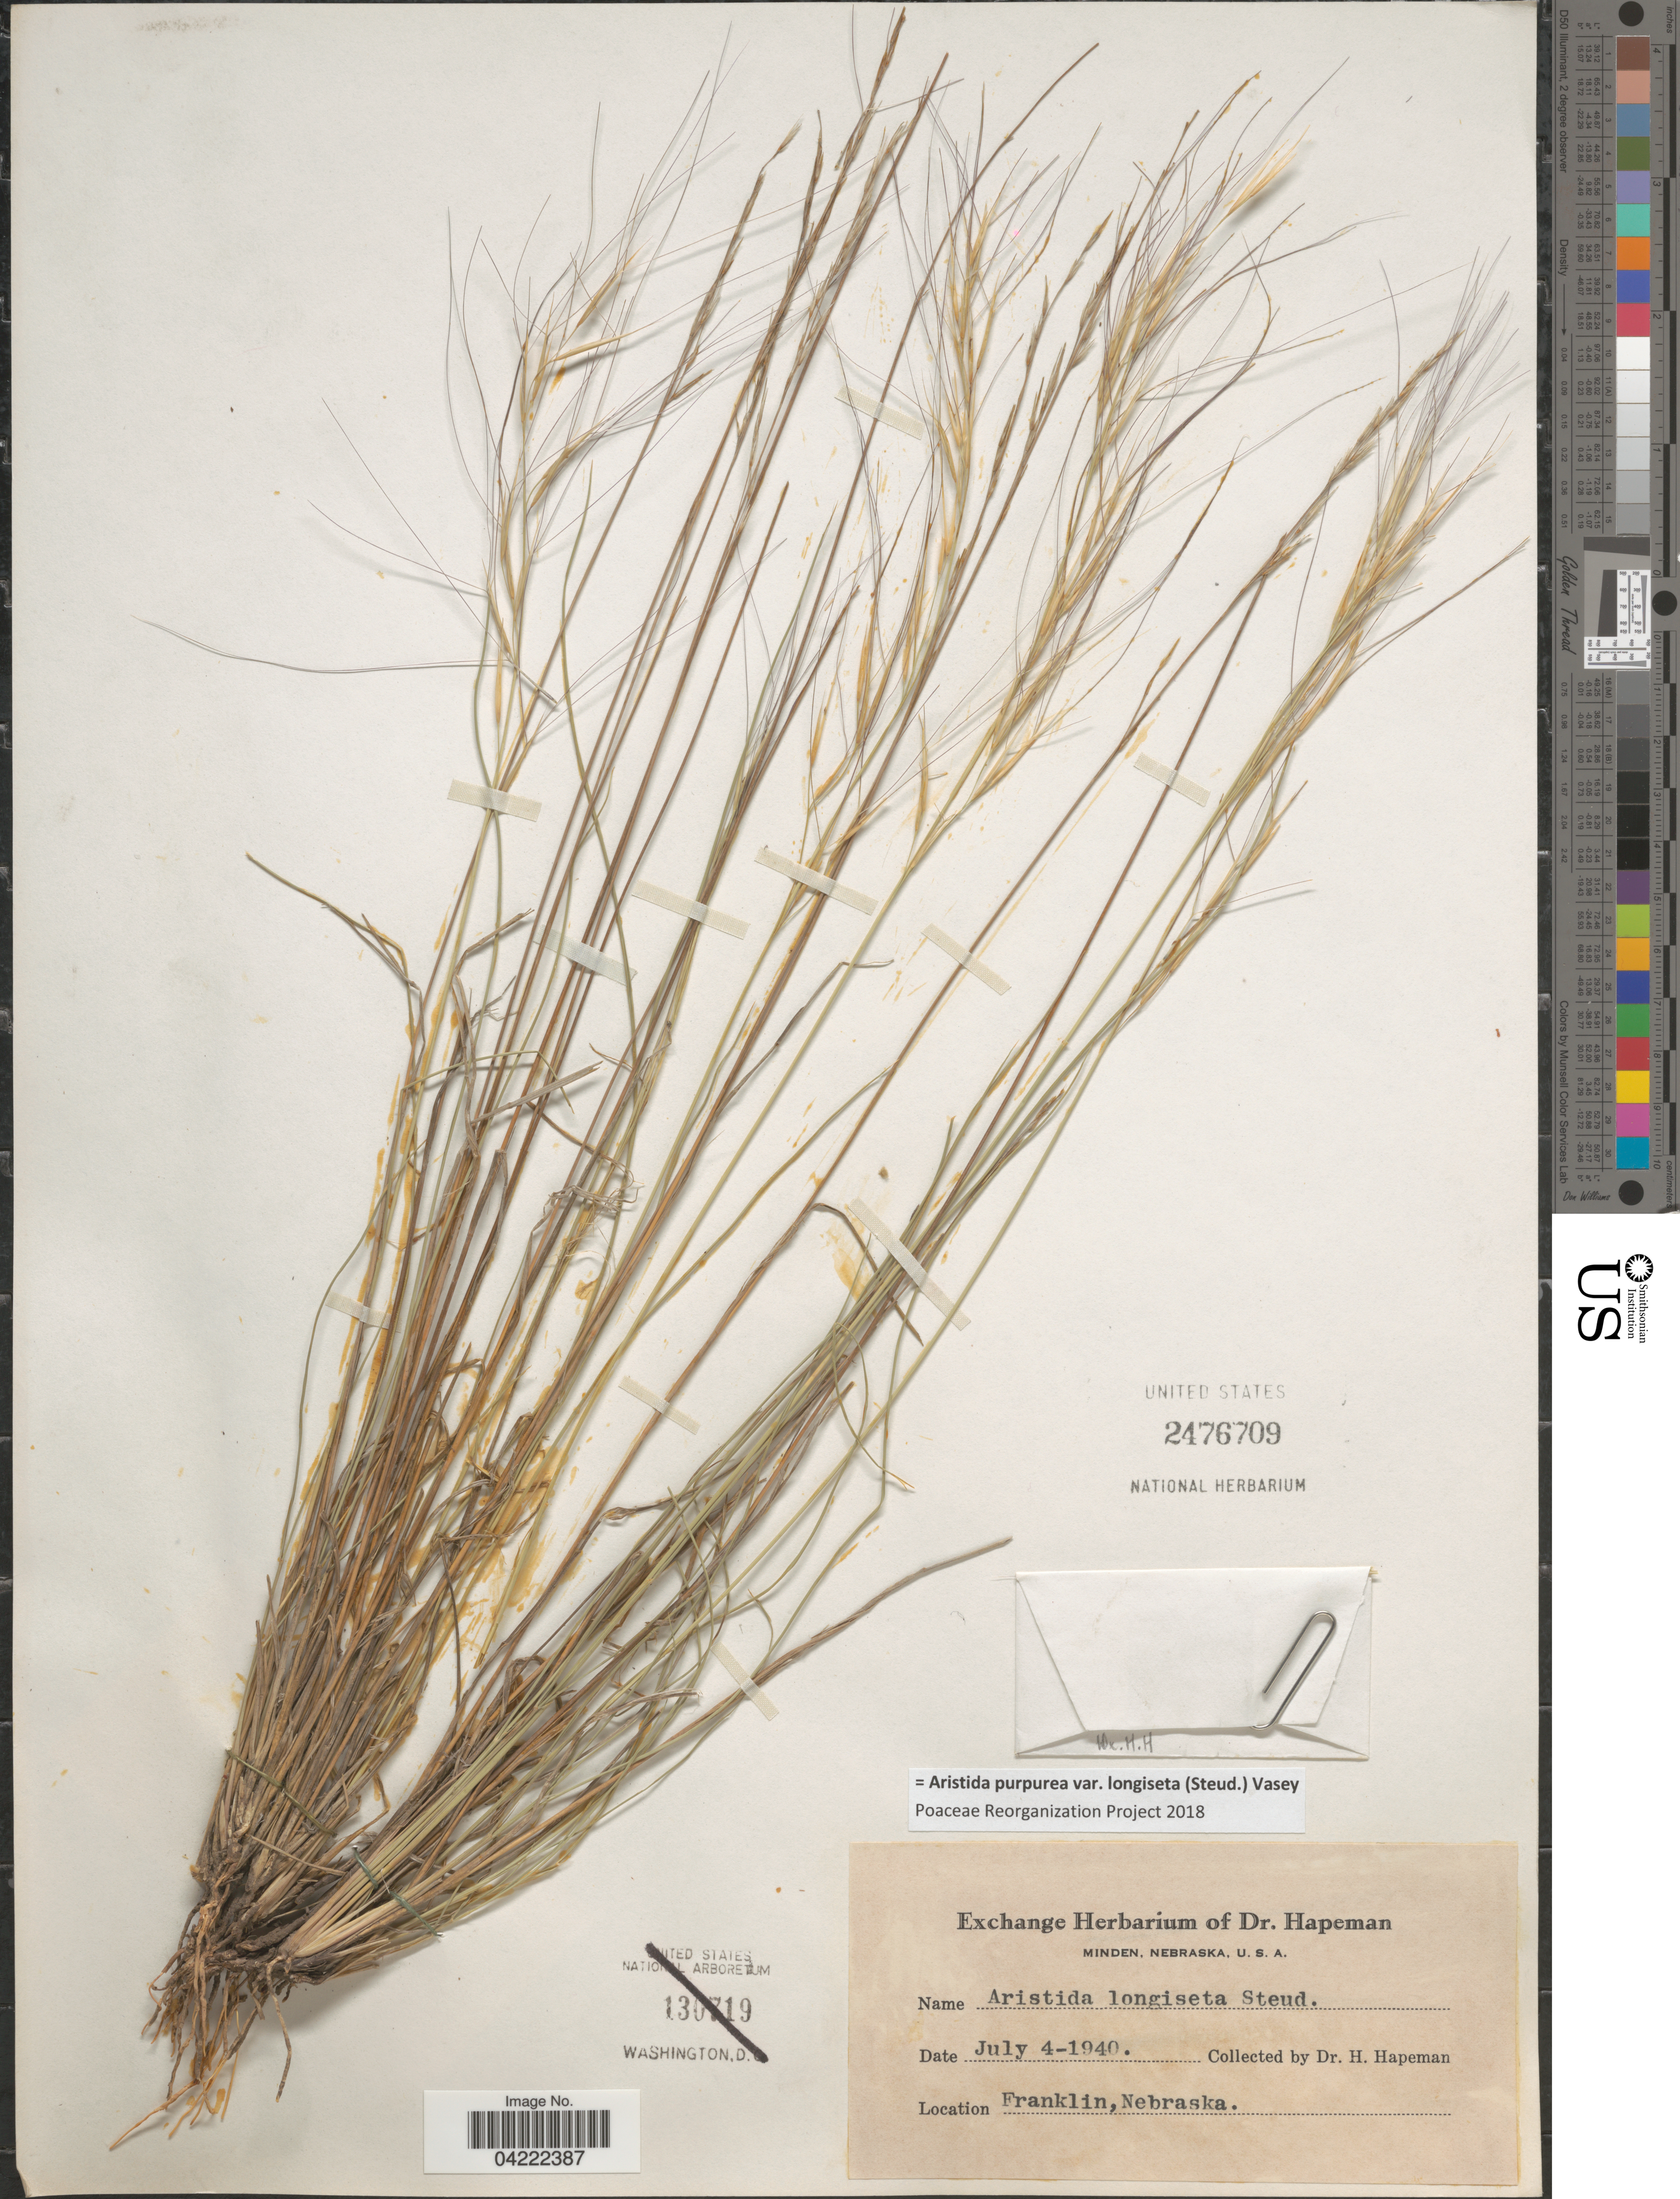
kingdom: Plantae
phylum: Tracheophyta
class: Liliopsida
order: Poales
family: Poaceae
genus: Aristida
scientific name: Aristida purpurea var. longiseta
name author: (Steud.) Vasey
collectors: H. Hapeman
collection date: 1940-07-04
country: United States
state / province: Nebraska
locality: Franklin.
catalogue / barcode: US 2476709